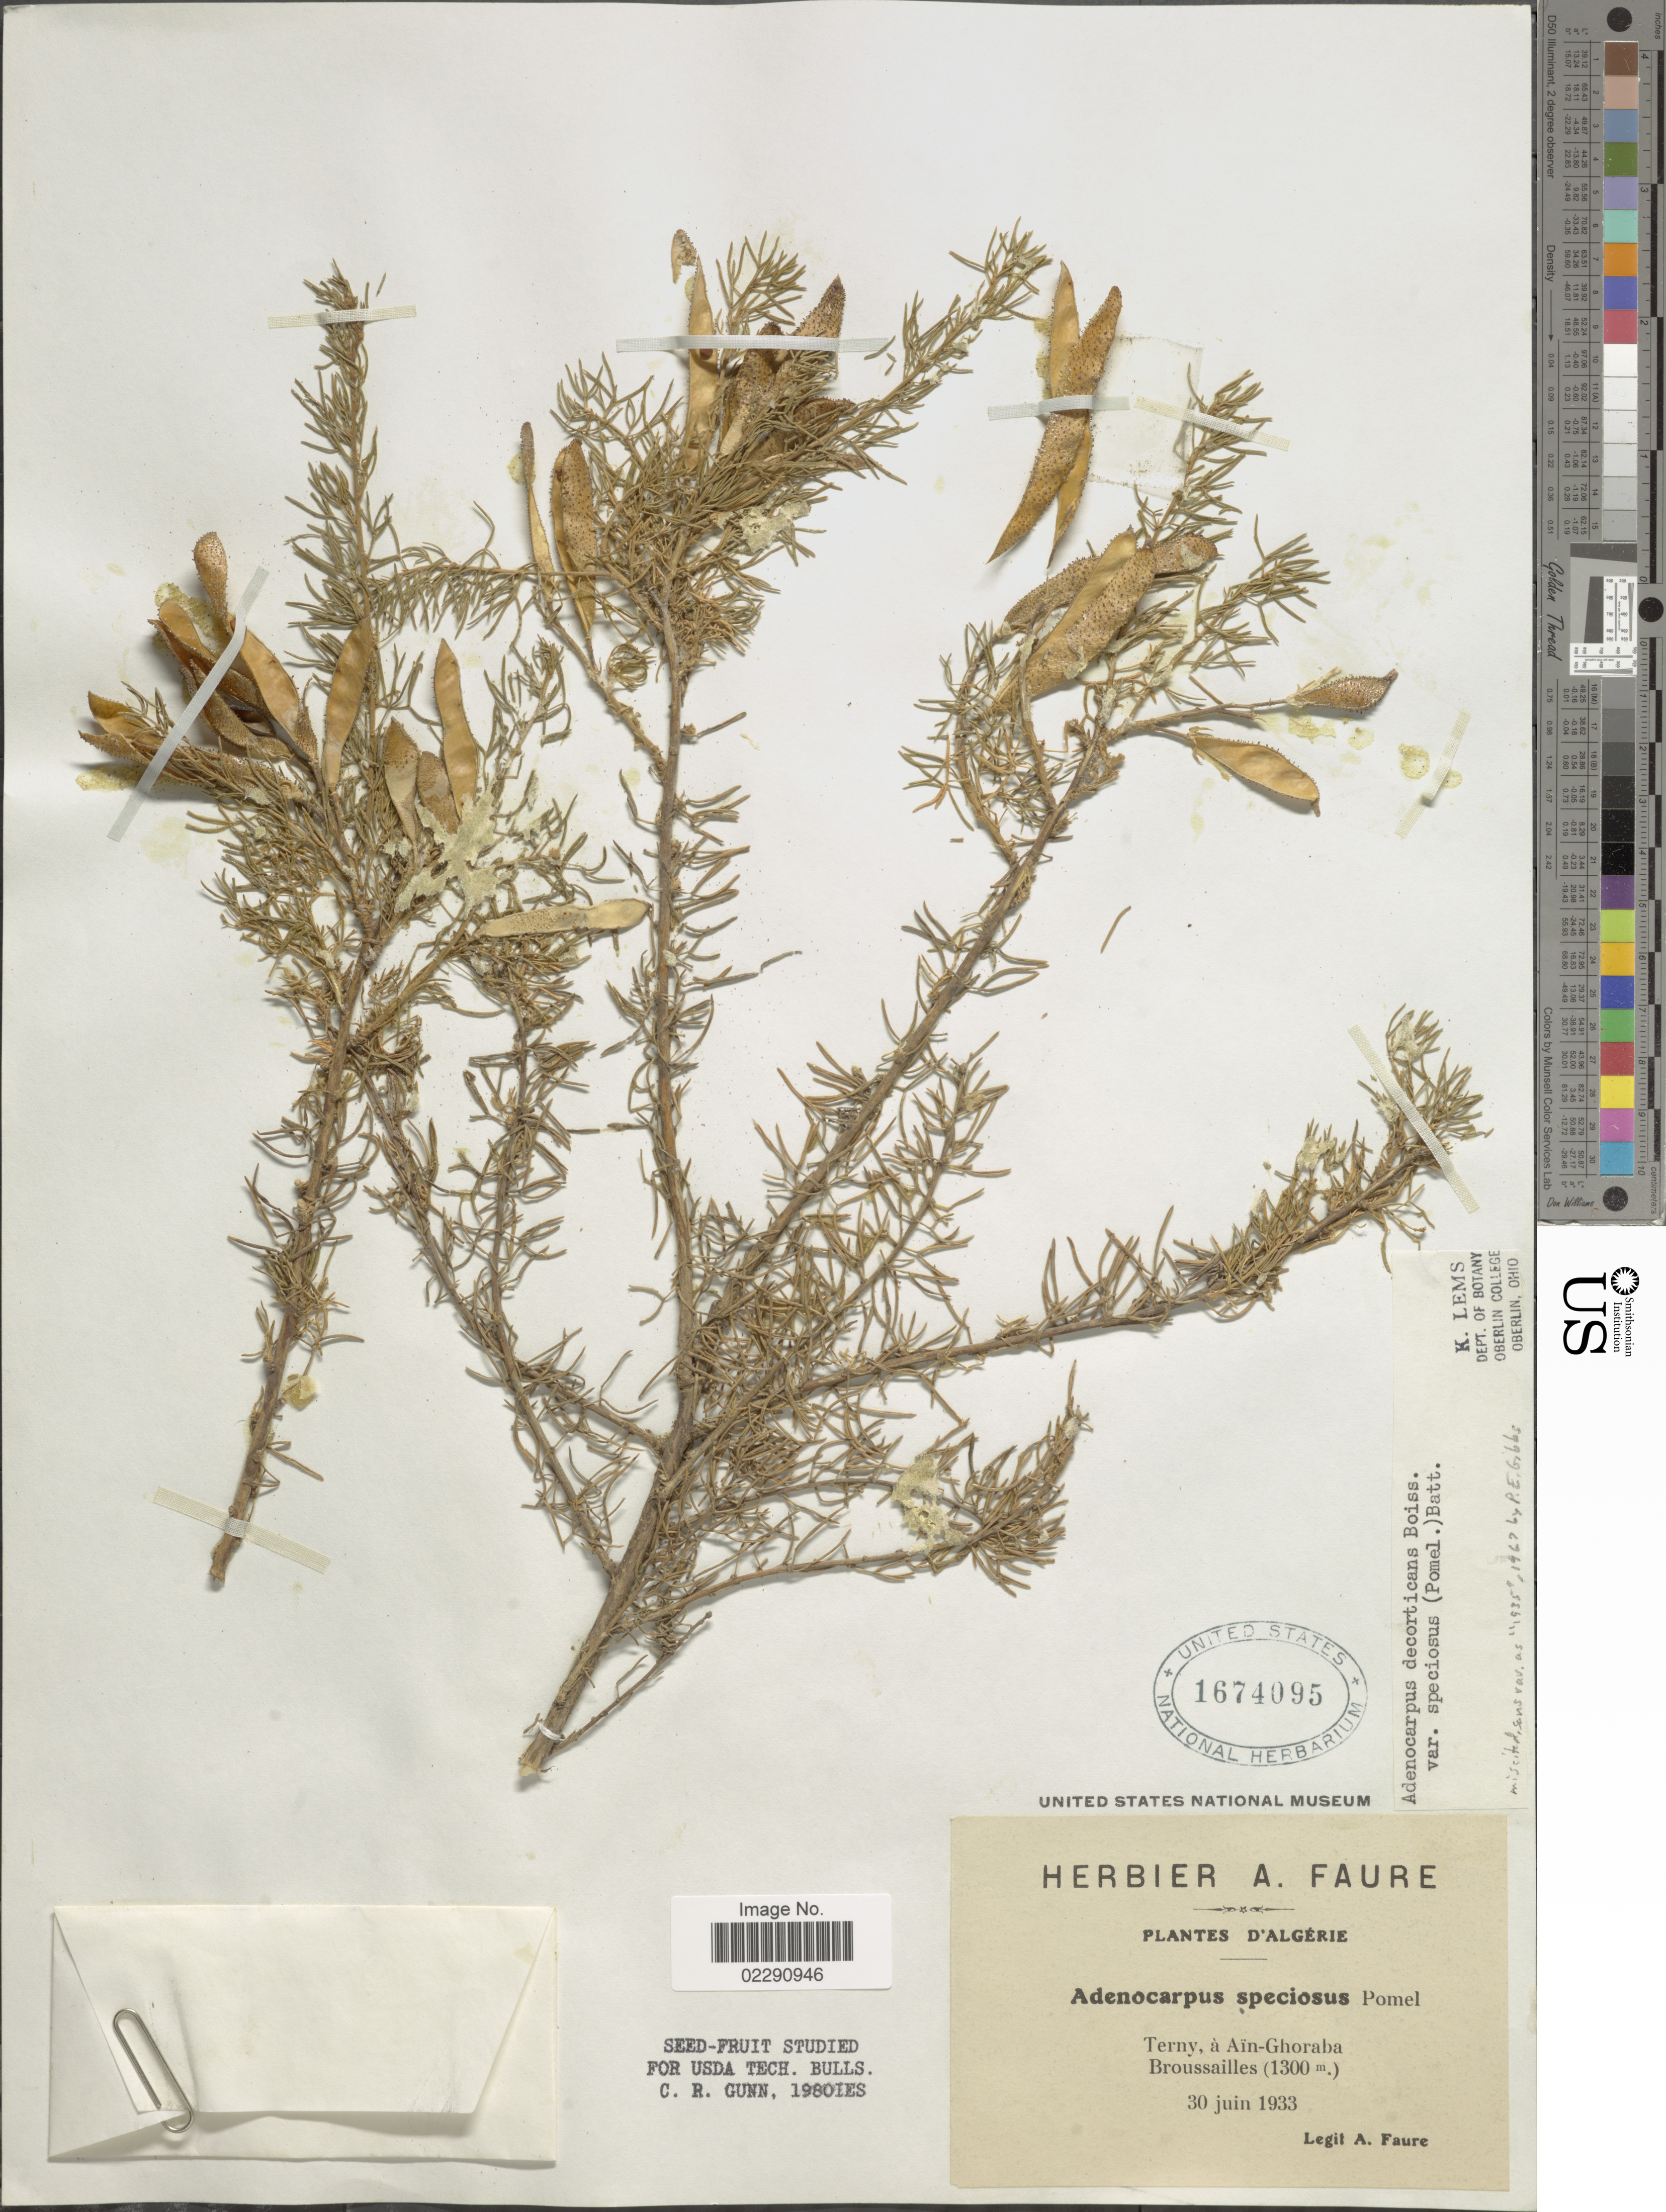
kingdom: Plantae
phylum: Tracheophyta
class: Magnoliopsida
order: Fabales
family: Fabaceae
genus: Adenocarpus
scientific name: Adenocarpus decorticans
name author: Boiss.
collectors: A. Faure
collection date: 1933-06-30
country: Algeria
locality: Terny, a Ain-Ghoraba, Broussailles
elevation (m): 1300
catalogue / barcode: US 1674095